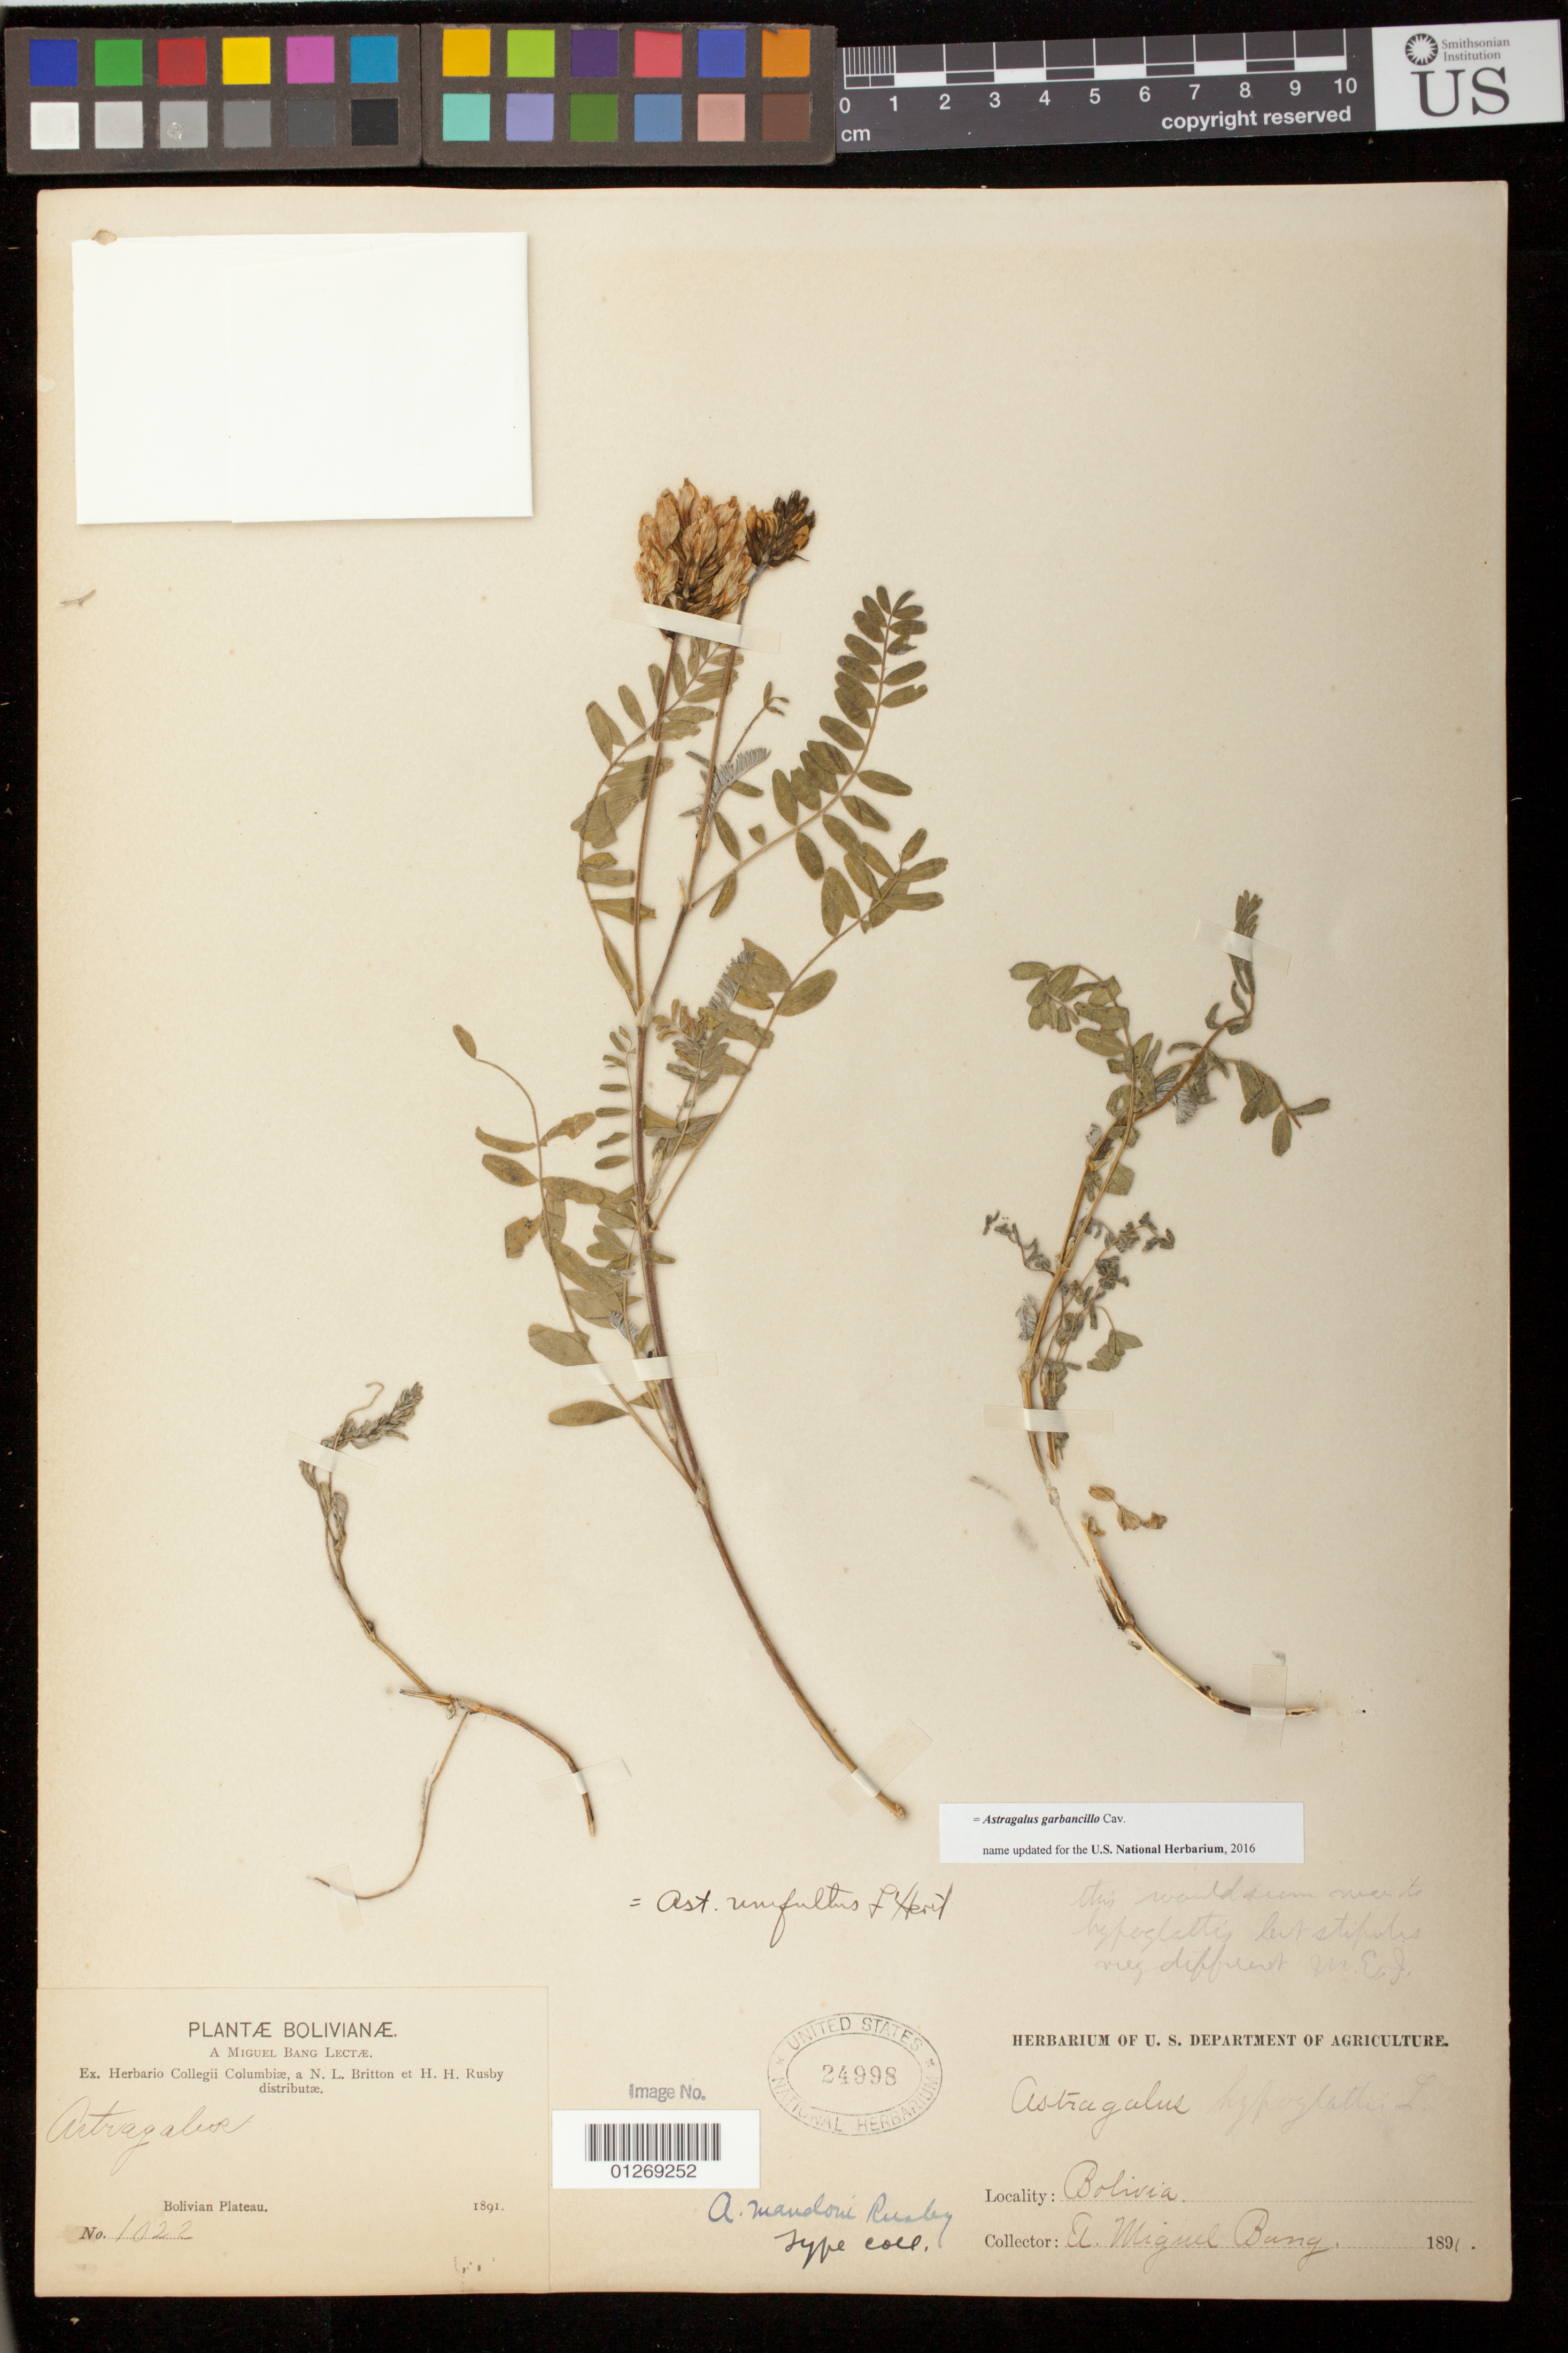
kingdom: Plantae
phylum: Tracheophyta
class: Magnoliopsida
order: Fabales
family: Fabaceae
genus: Astragalus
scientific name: Astragalus mandonii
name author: Rusby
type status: Isosyntype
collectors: M. Bang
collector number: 1022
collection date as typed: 1891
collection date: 1891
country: Bolivia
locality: Bolivian Plateau.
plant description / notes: Protologue, "Near snow line, Mt. Tunari, 1891 (1022). The same as Mandon's 709 from near Sorata."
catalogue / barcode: US 24998